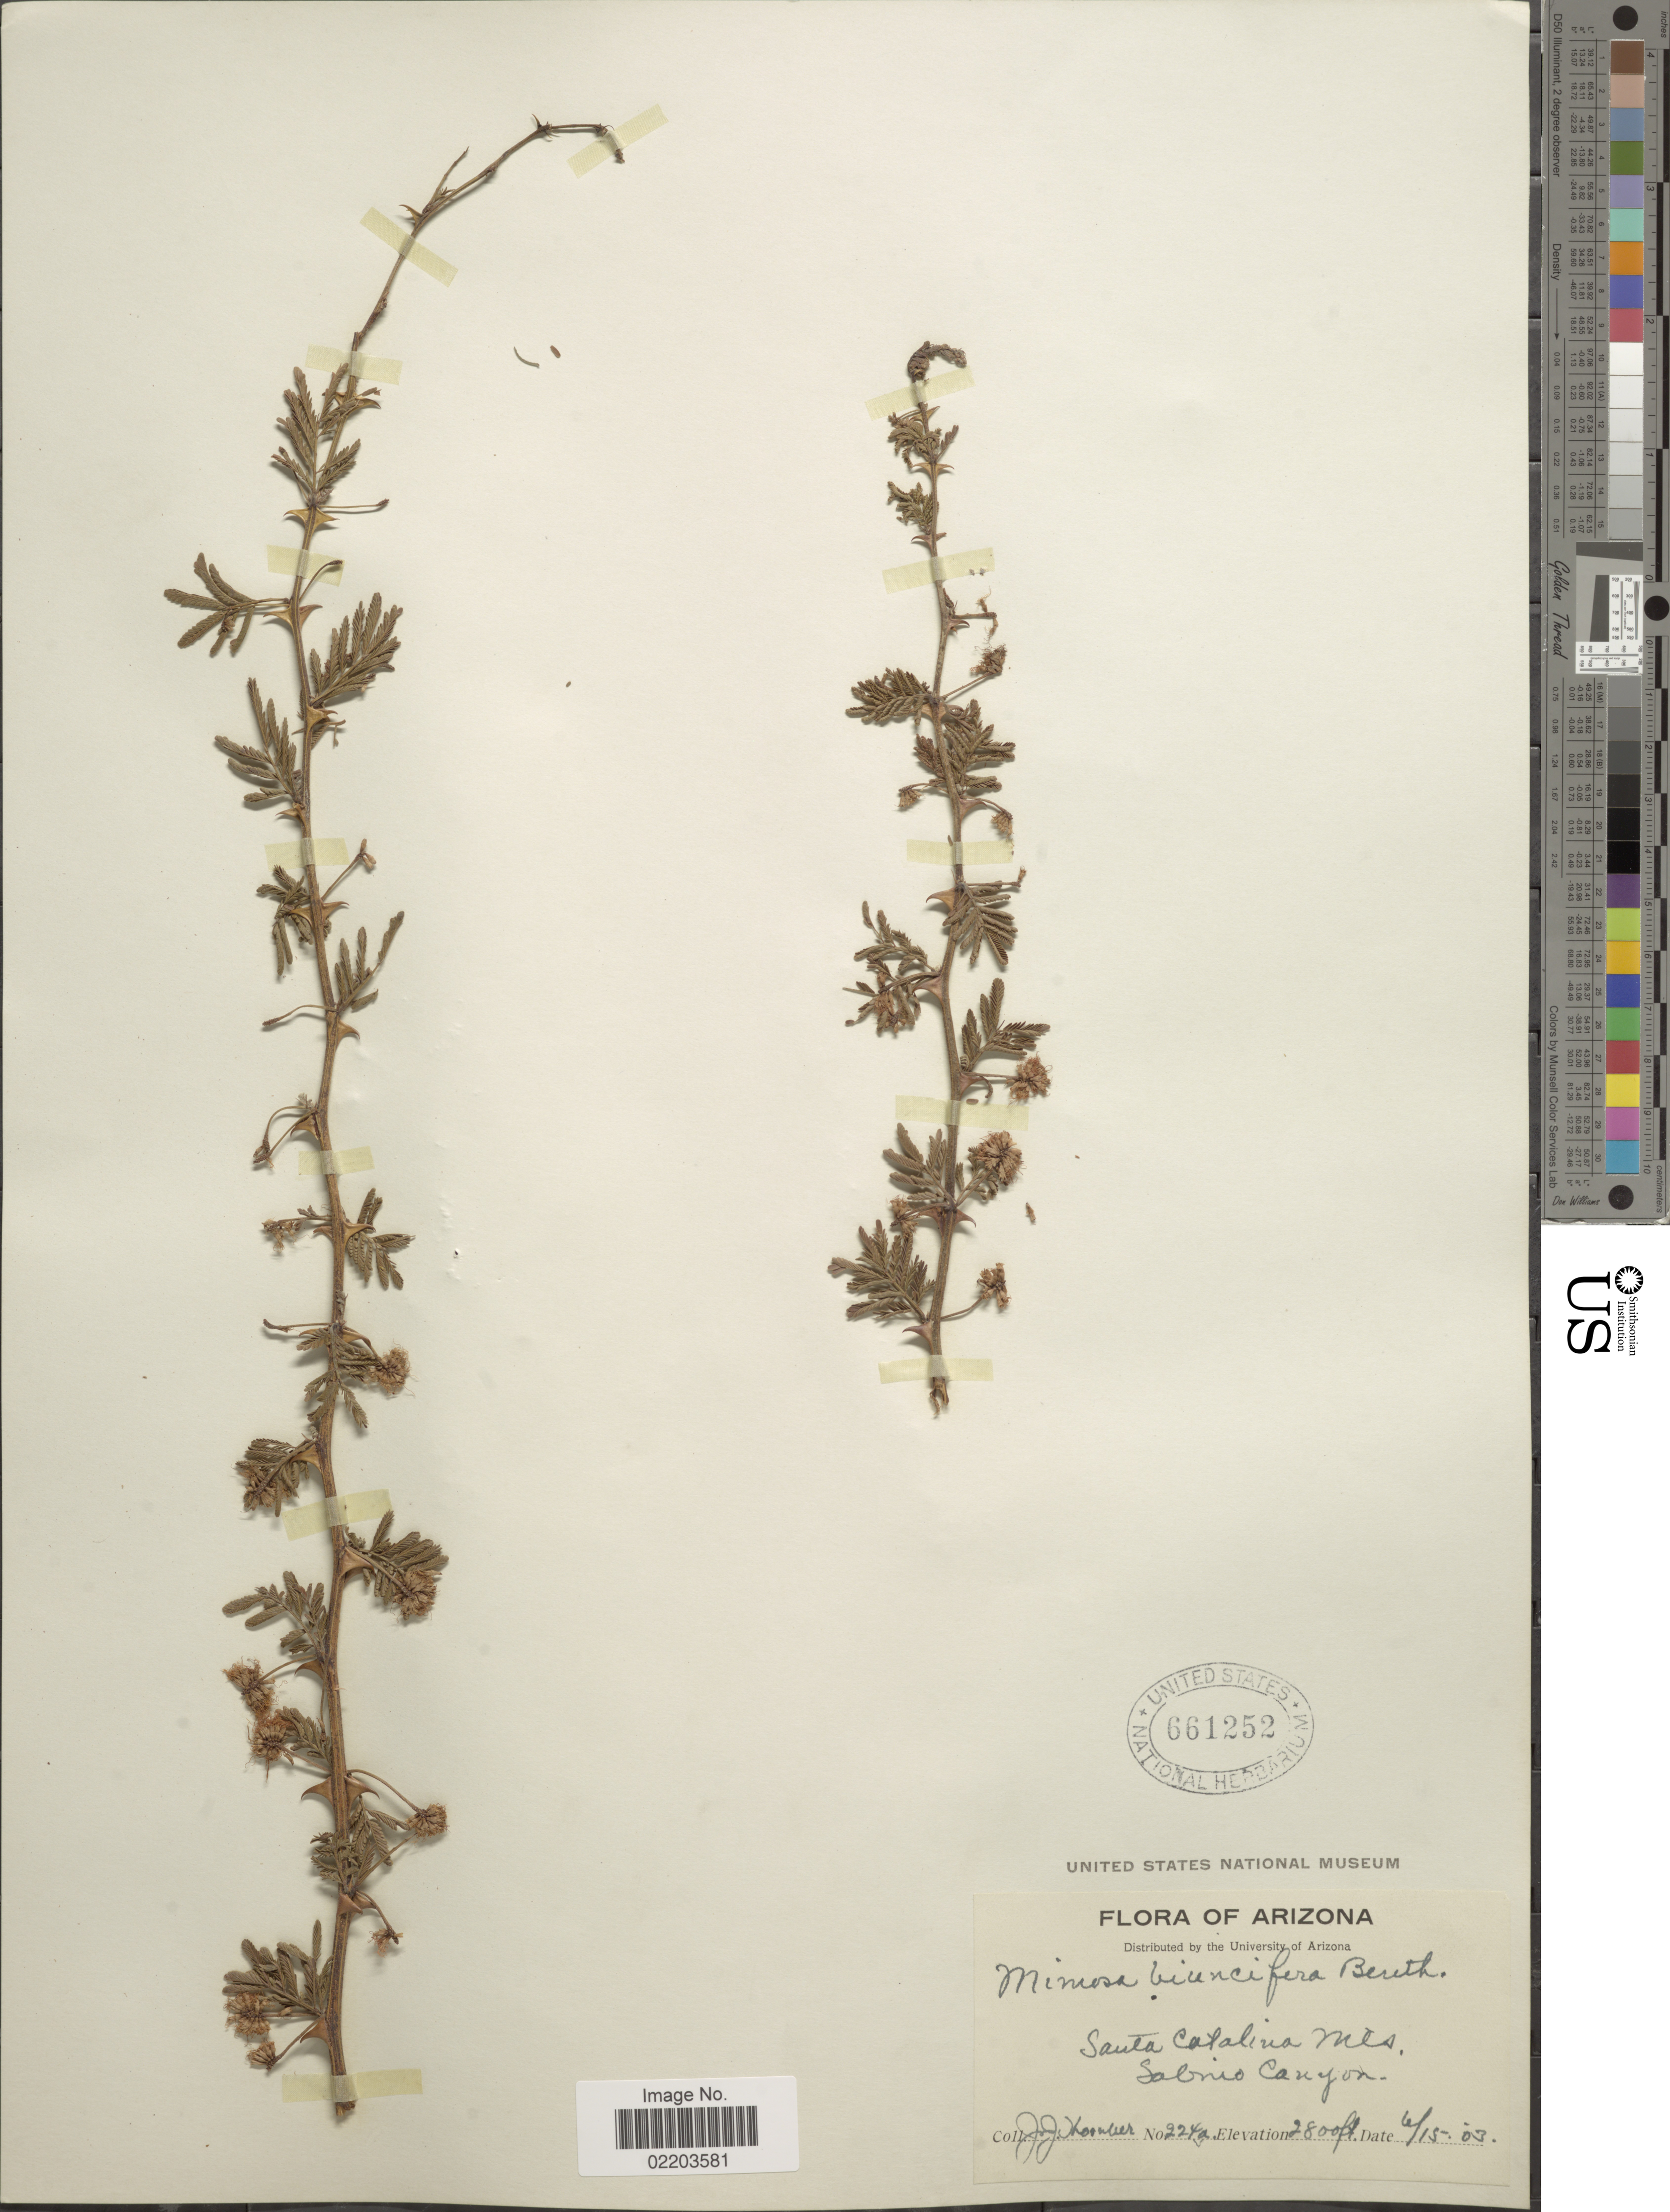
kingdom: Plantae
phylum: Tracheophyta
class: Magnoliopsida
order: Fabales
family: Fabaceae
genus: Mimosa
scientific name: Mimosa biuncifera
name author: Benth.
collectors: J. Thornber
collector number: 224a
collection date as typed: Transcribed d/m/y: 15/6/03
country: United States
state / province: Arizona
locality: Santa Catalina Mts. Sabino Canyon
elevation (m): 853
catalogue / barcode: US 661252